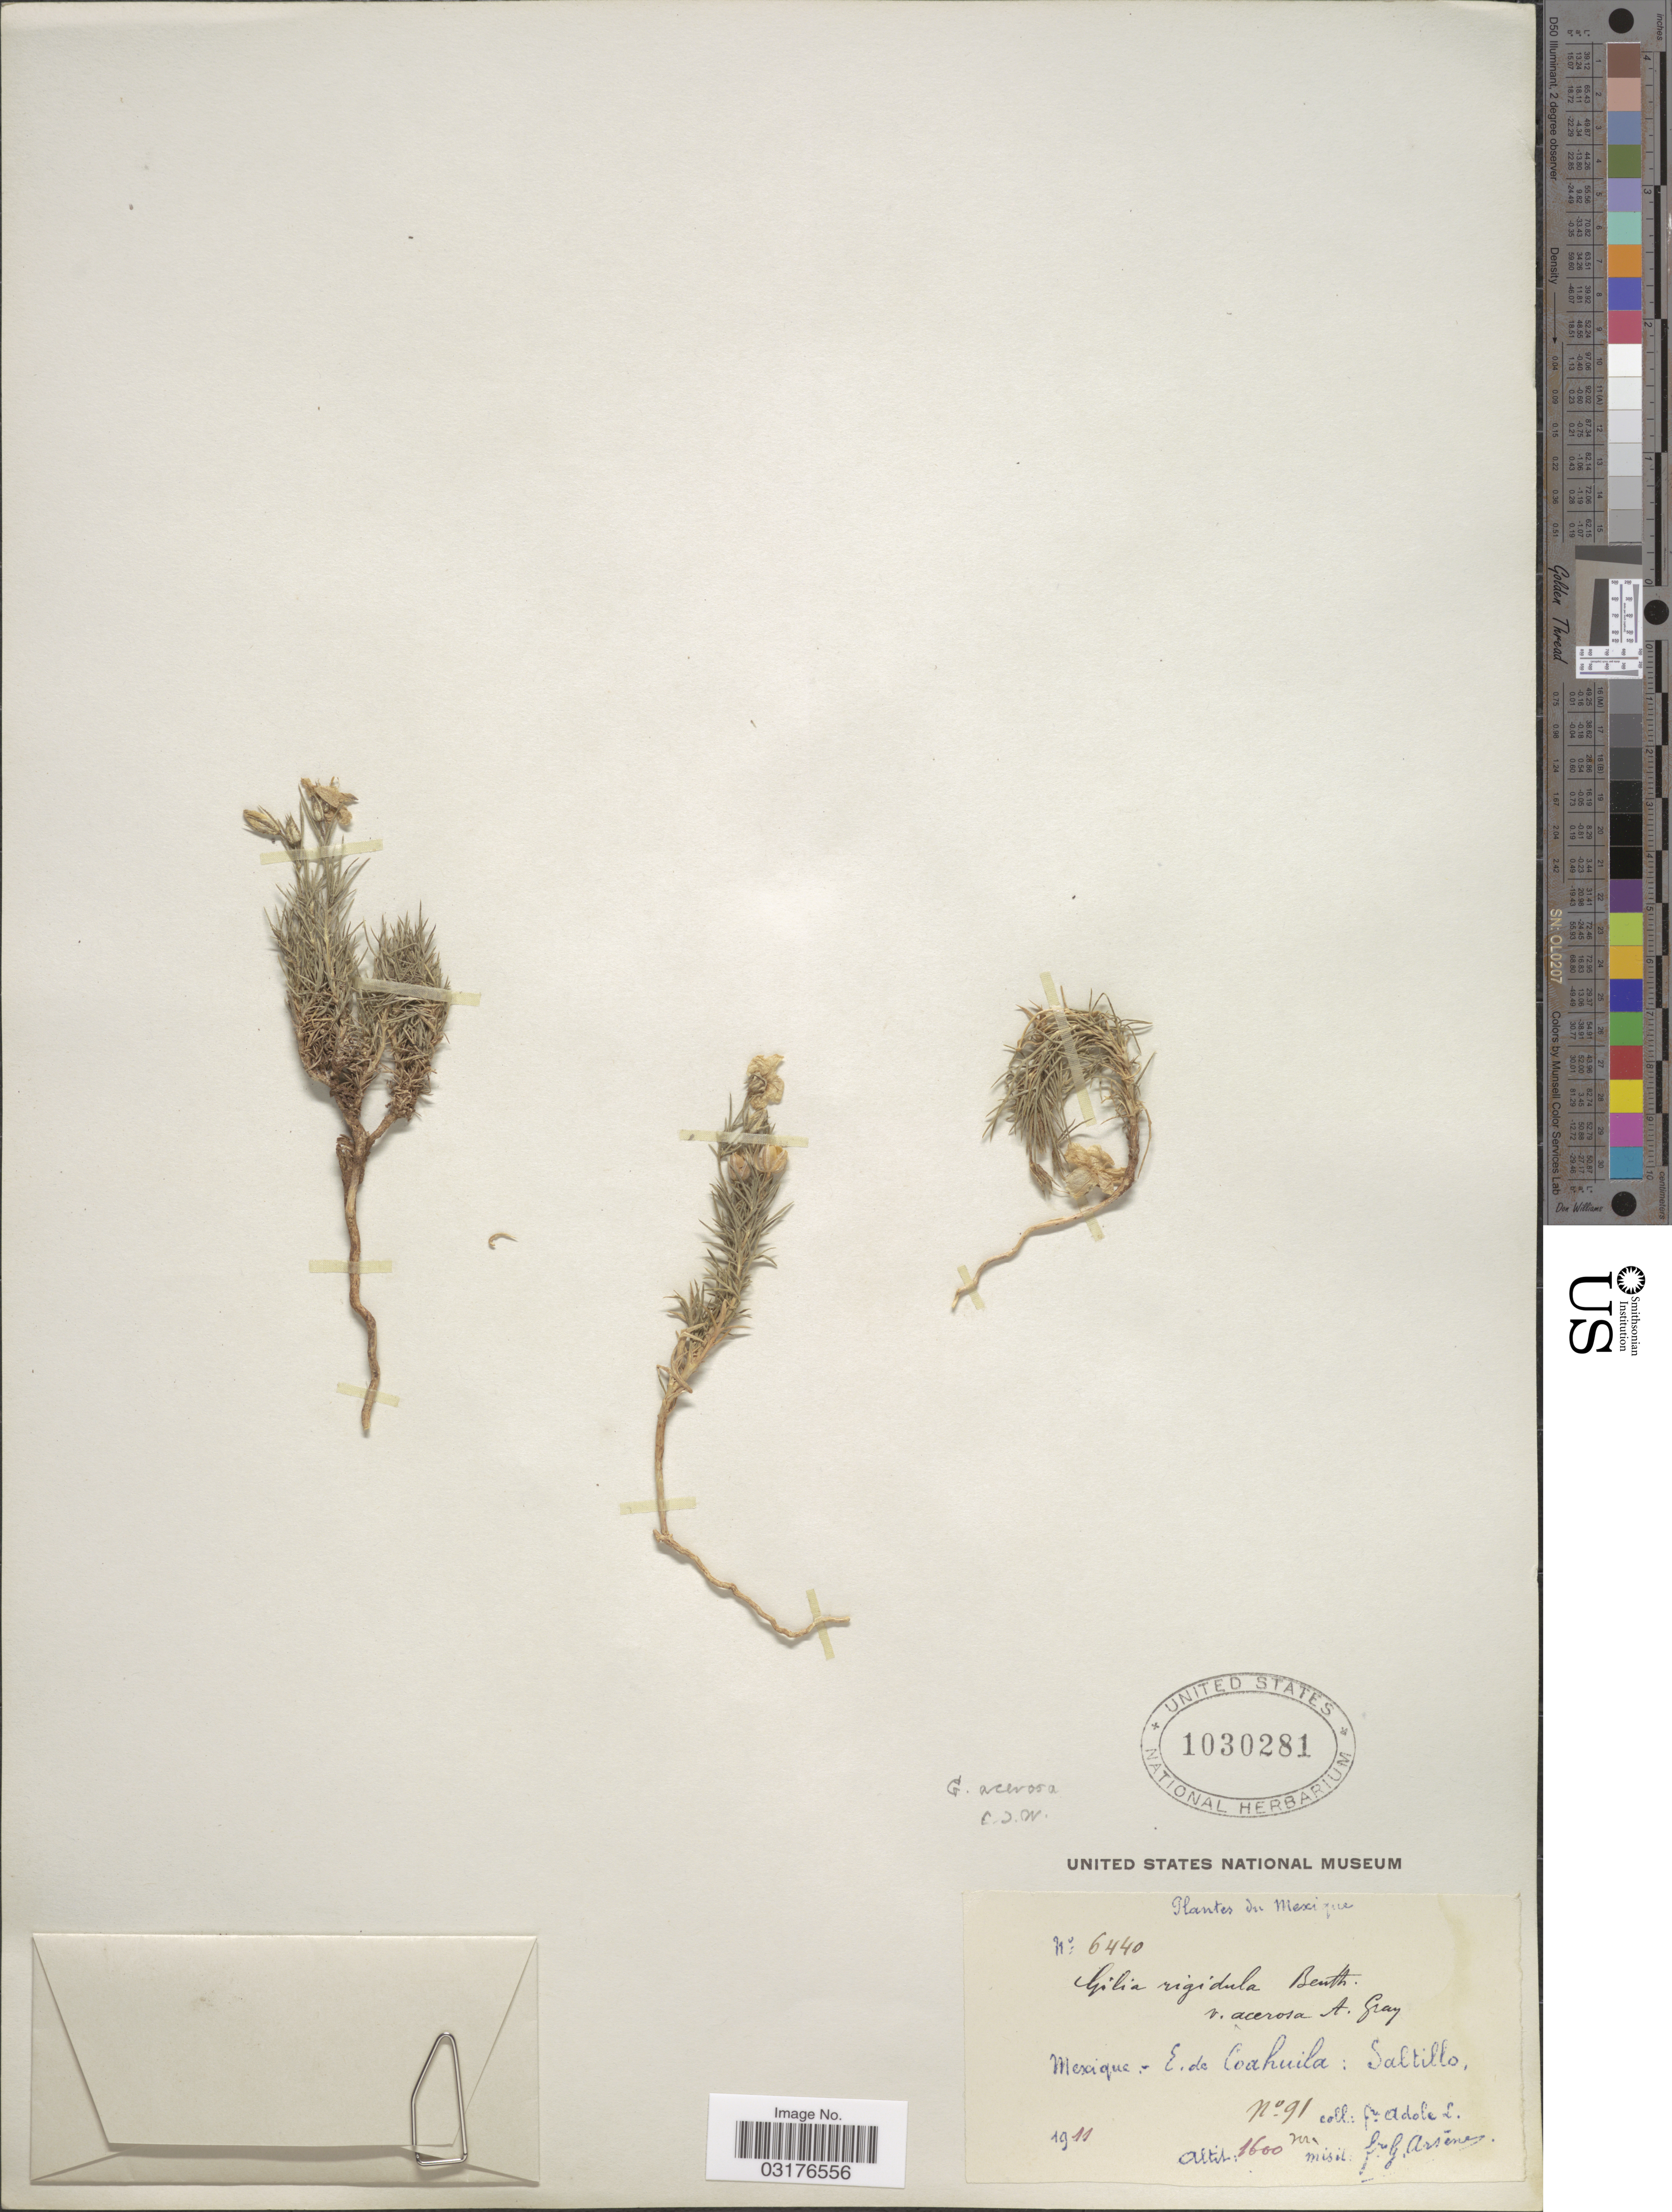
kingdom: Plantae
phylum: Tracheophyta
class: Magnoliopsida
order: Ericales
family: Polemoniaceae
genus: Giliastrum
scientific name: Giliastrum acerosum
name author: (A. Gray) Rydb.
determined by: Strong, Mark T., (BOT), Smithsonian Institution - National Museum of Natural History (UNITED STATES)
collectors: Bro. Adole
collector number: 91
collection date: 1911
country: Mexico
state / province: Coahuila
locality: E. de Coahuila: Saltillo.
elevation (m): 1600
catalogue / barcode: US 1030281